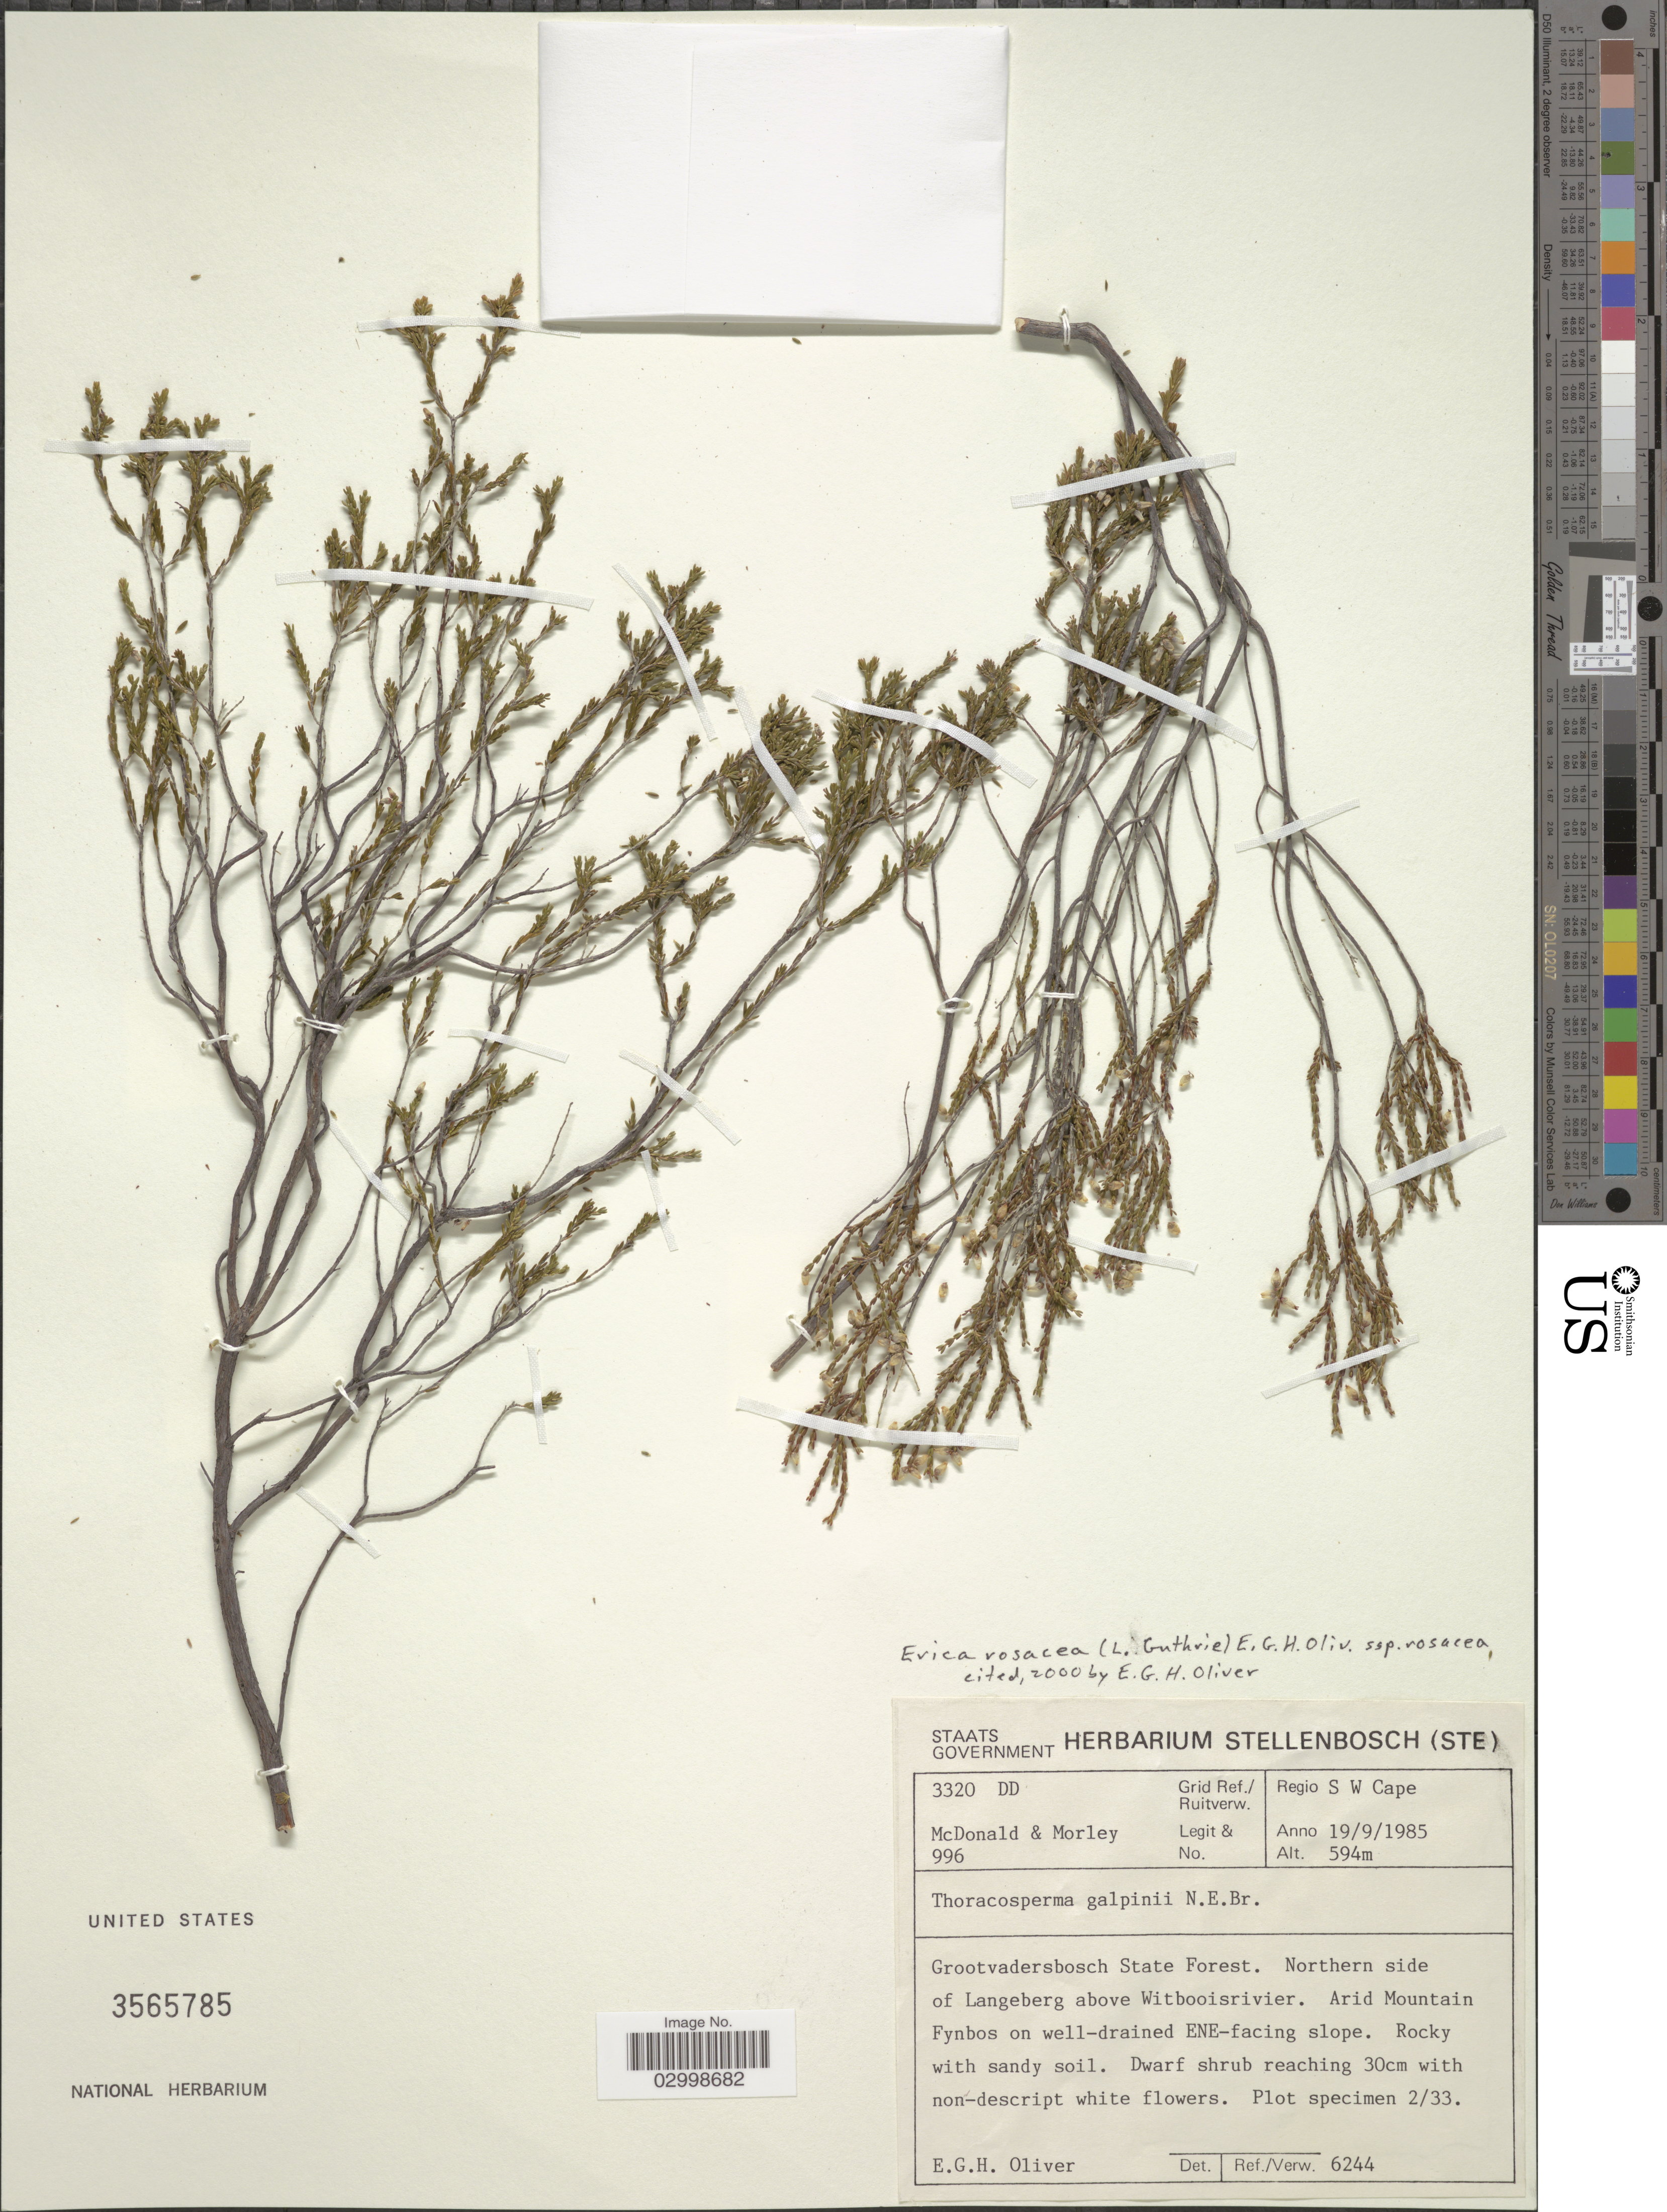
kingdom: Plantae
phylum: Tracheophyta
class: Magnoliopsida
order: Ericales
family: Ericaceae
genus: Erica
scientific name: Erica rosacea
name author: (L. Guthrie) E.G.H. Oliv.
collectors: -. McDonald & Morley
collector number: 996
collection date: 1985-09-19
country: South Africa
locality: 3320 DD Grid Ref./ Ruitverw. Regio S W Cape. grootvadersbosch State Forest. Northern side of Langeberg above Witbooisrivier. Arid Mountain Fynbos on well-drained ENE-facing slope.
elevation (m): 594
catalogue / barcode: US 3565785